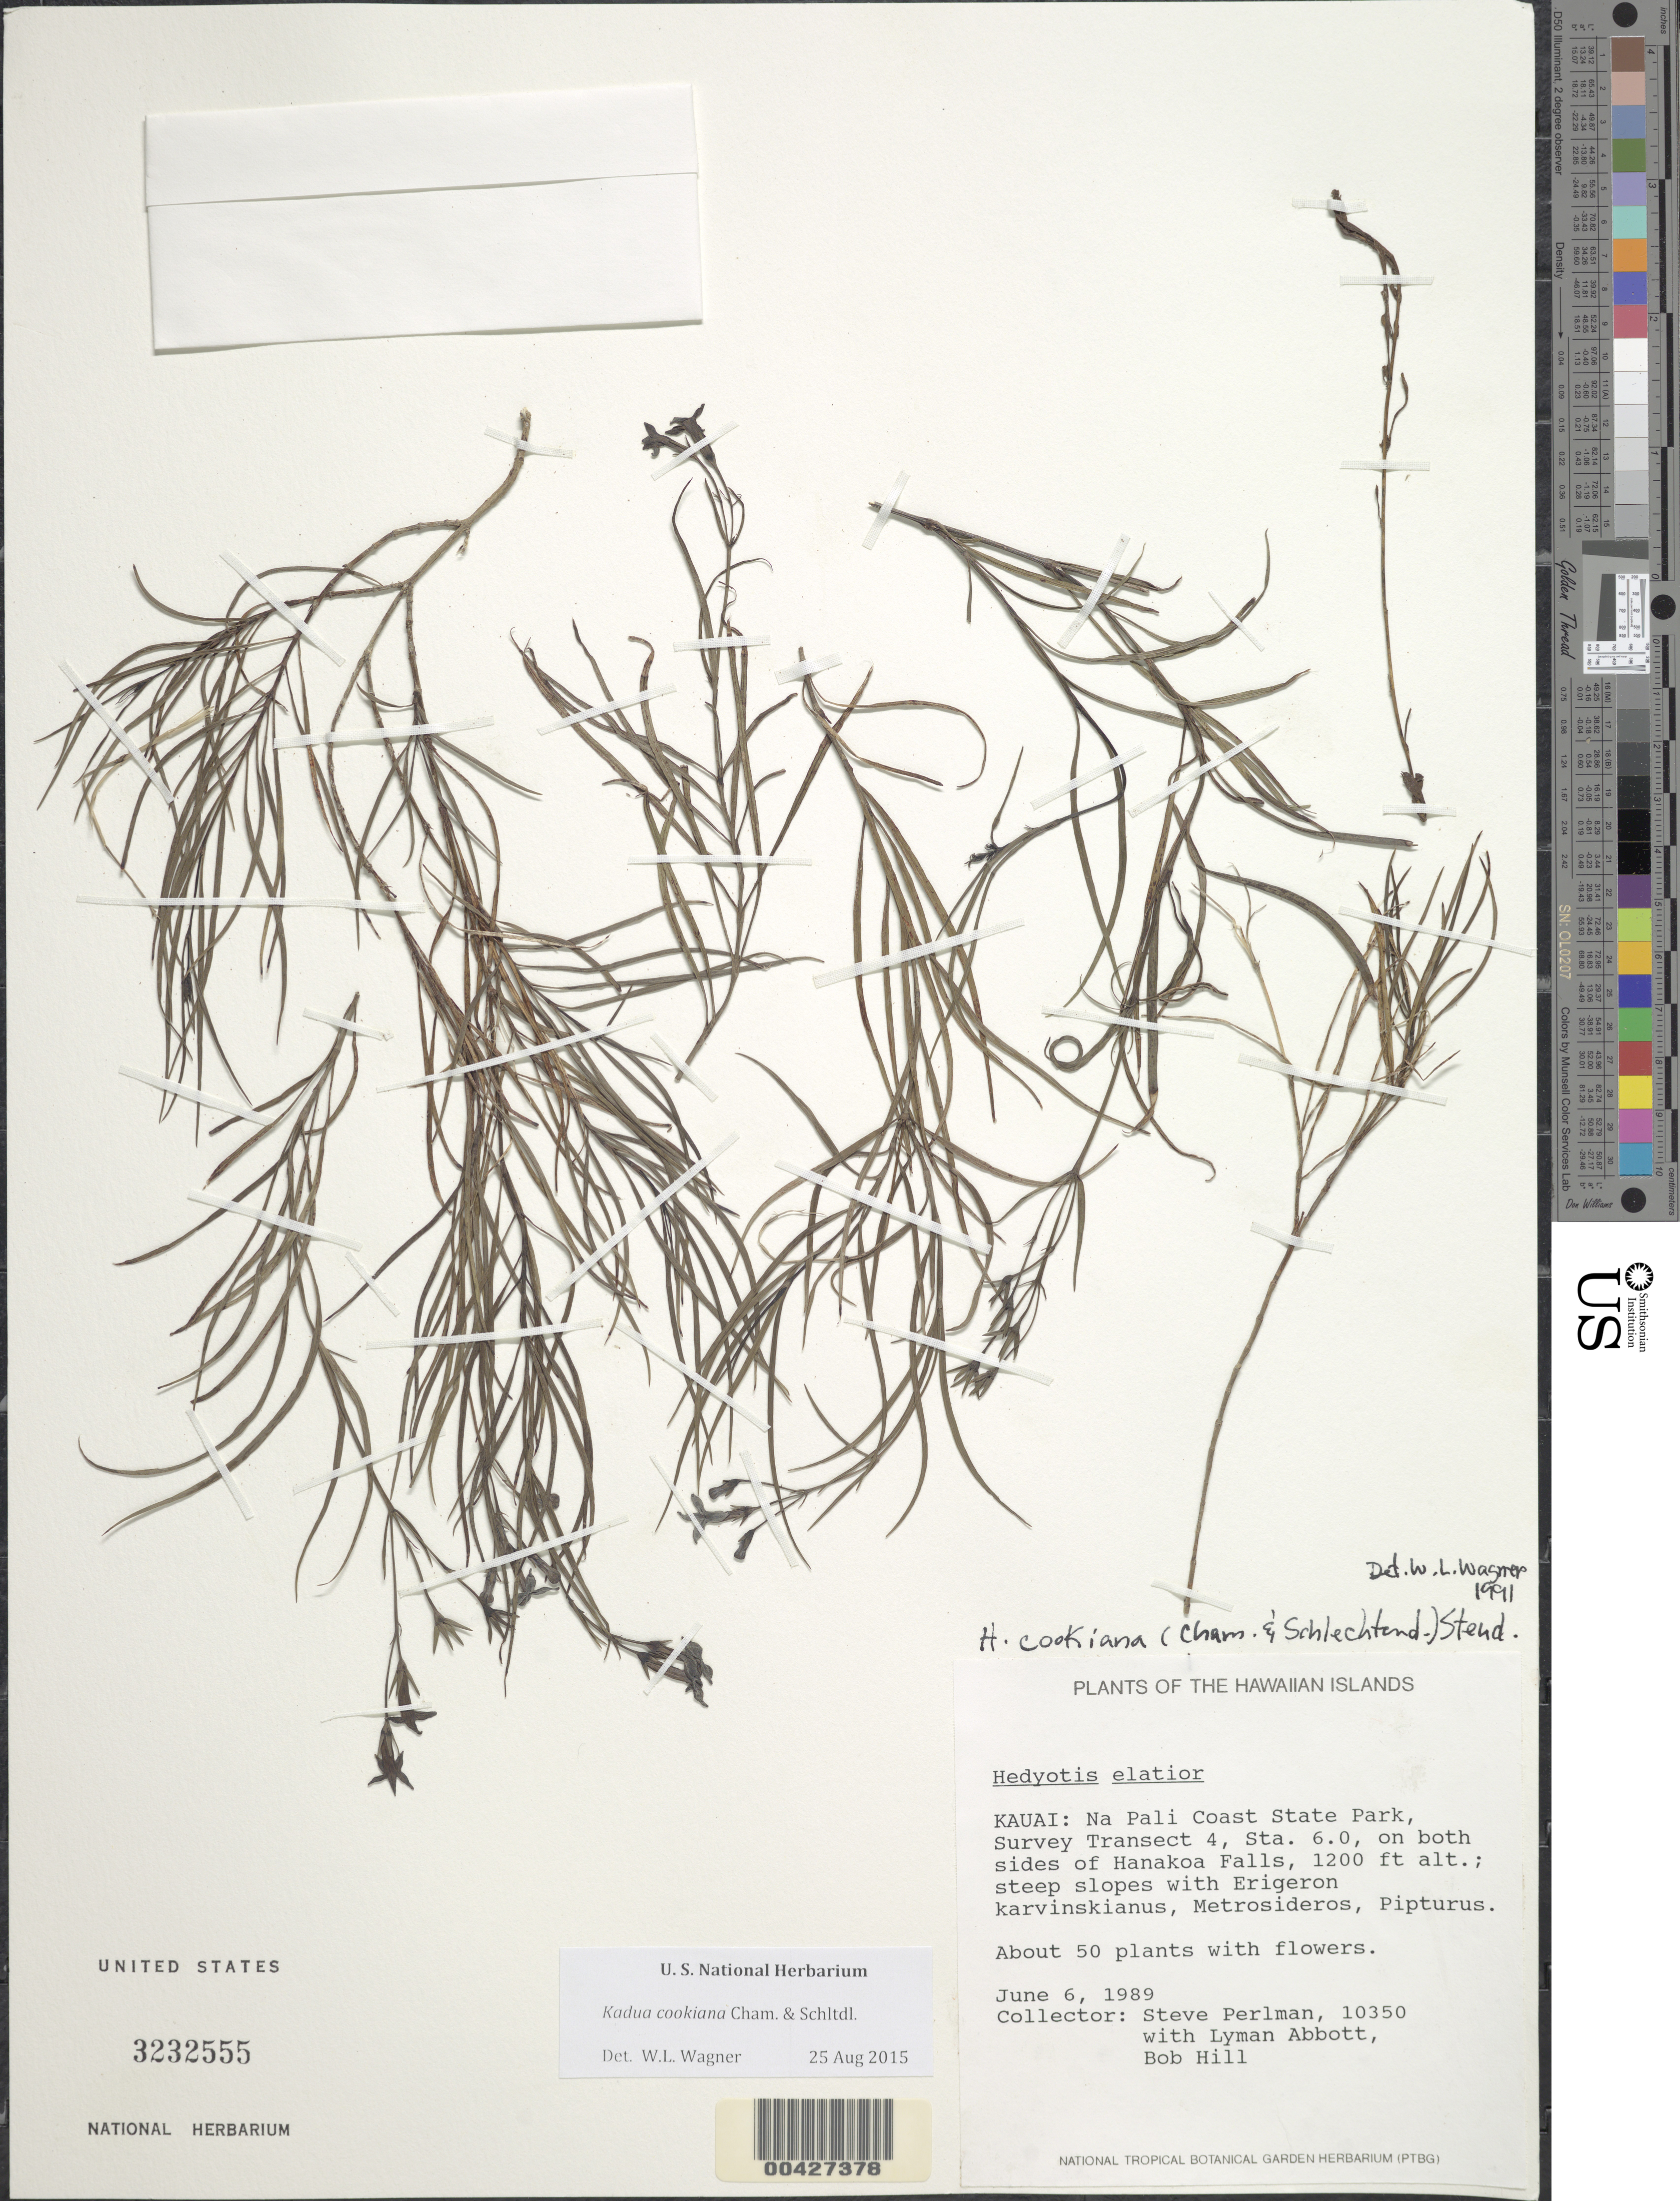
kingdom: Plantae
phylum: Tracheophyta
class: Magnoliopsida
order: Gentianales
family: Rubiaceae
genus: Kadua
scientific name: Kadua cookiana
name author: Cham. & Schltdl.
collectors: S. P. Perlman, L. Abbott & B. Hill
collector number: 10350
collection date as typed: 6 Jun 1989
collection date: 1989-06-06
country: United States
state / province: Hawaii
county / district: Kauai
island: Kaua'i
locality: Na Pali Coast State Park, Survey Transect 4, Sta. 6.0, on both sides of Hanakoa Falls.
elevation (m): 366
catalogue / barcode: US 3232555